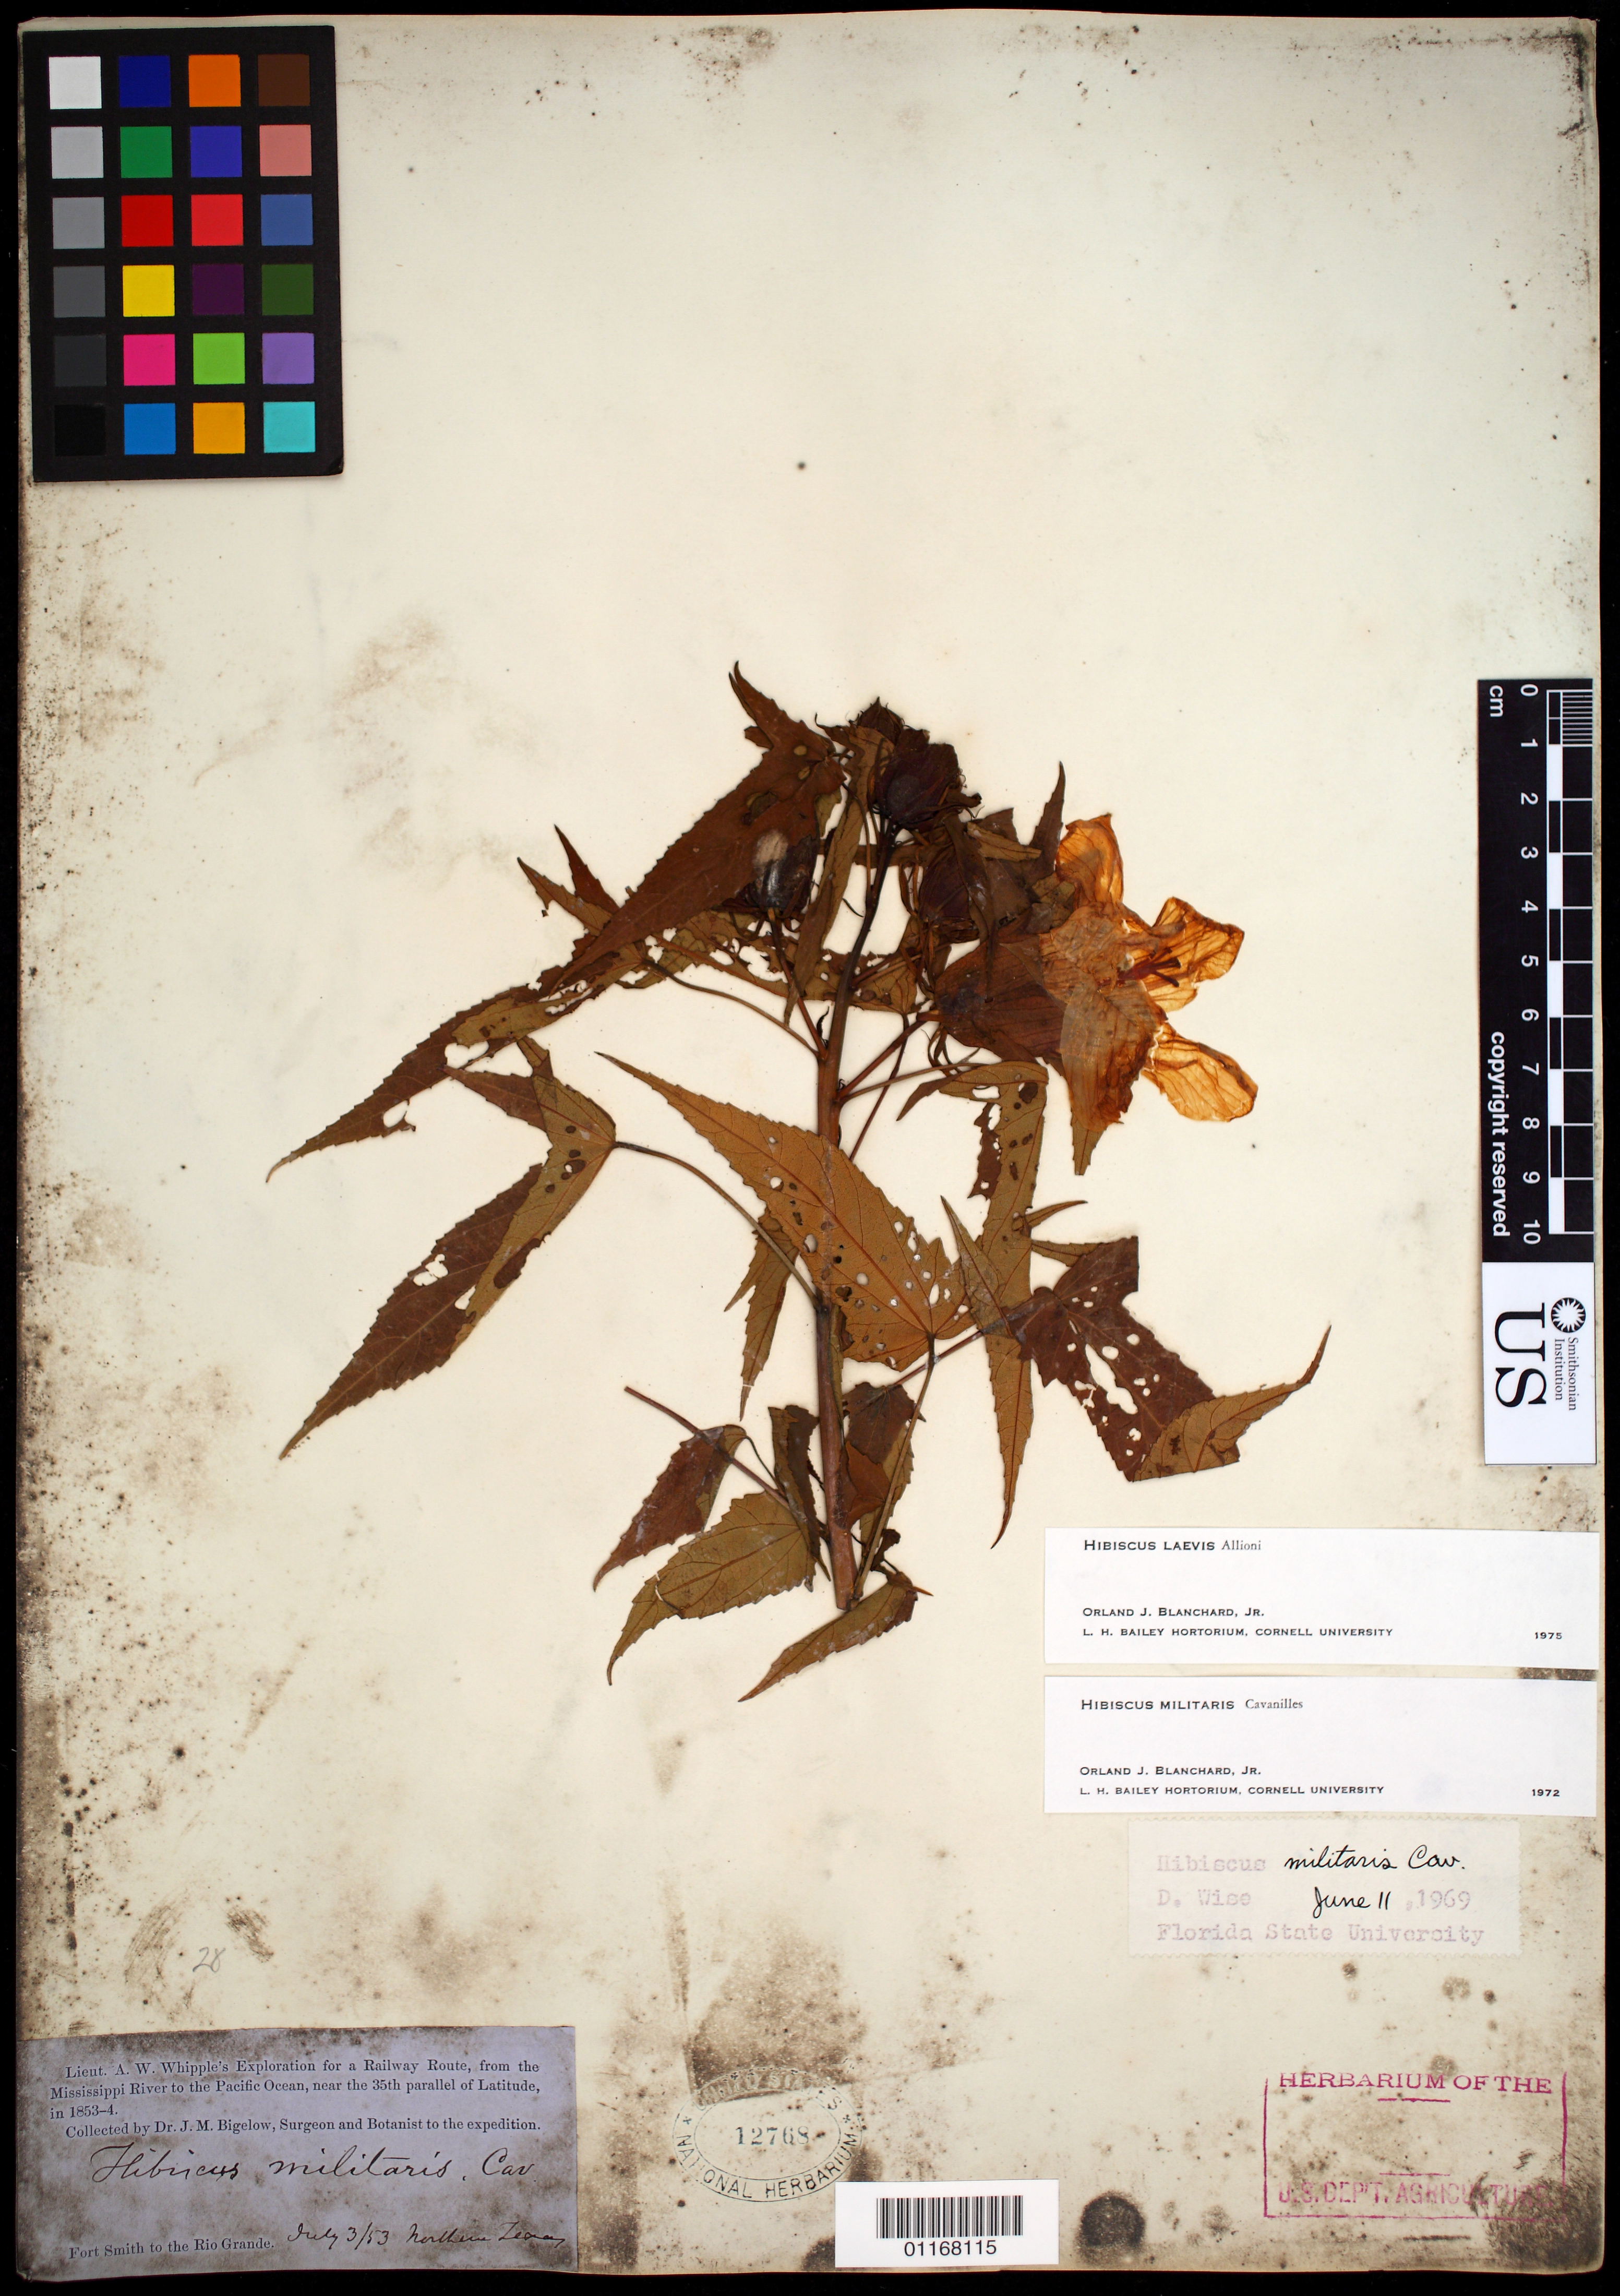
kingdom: Plantae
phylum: Tracheophyta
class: Magnoliopsida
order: Malvales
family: Malvaceae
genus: Hibiscus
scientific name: Hibiscus laevis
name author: All.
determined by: Blanchard, O. J.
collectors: J. M. Bigelow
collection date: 1853-07-03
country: United States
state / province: Texas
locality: Fort Smith to the Rio Grande, N. Texas.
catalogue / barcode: US 12768